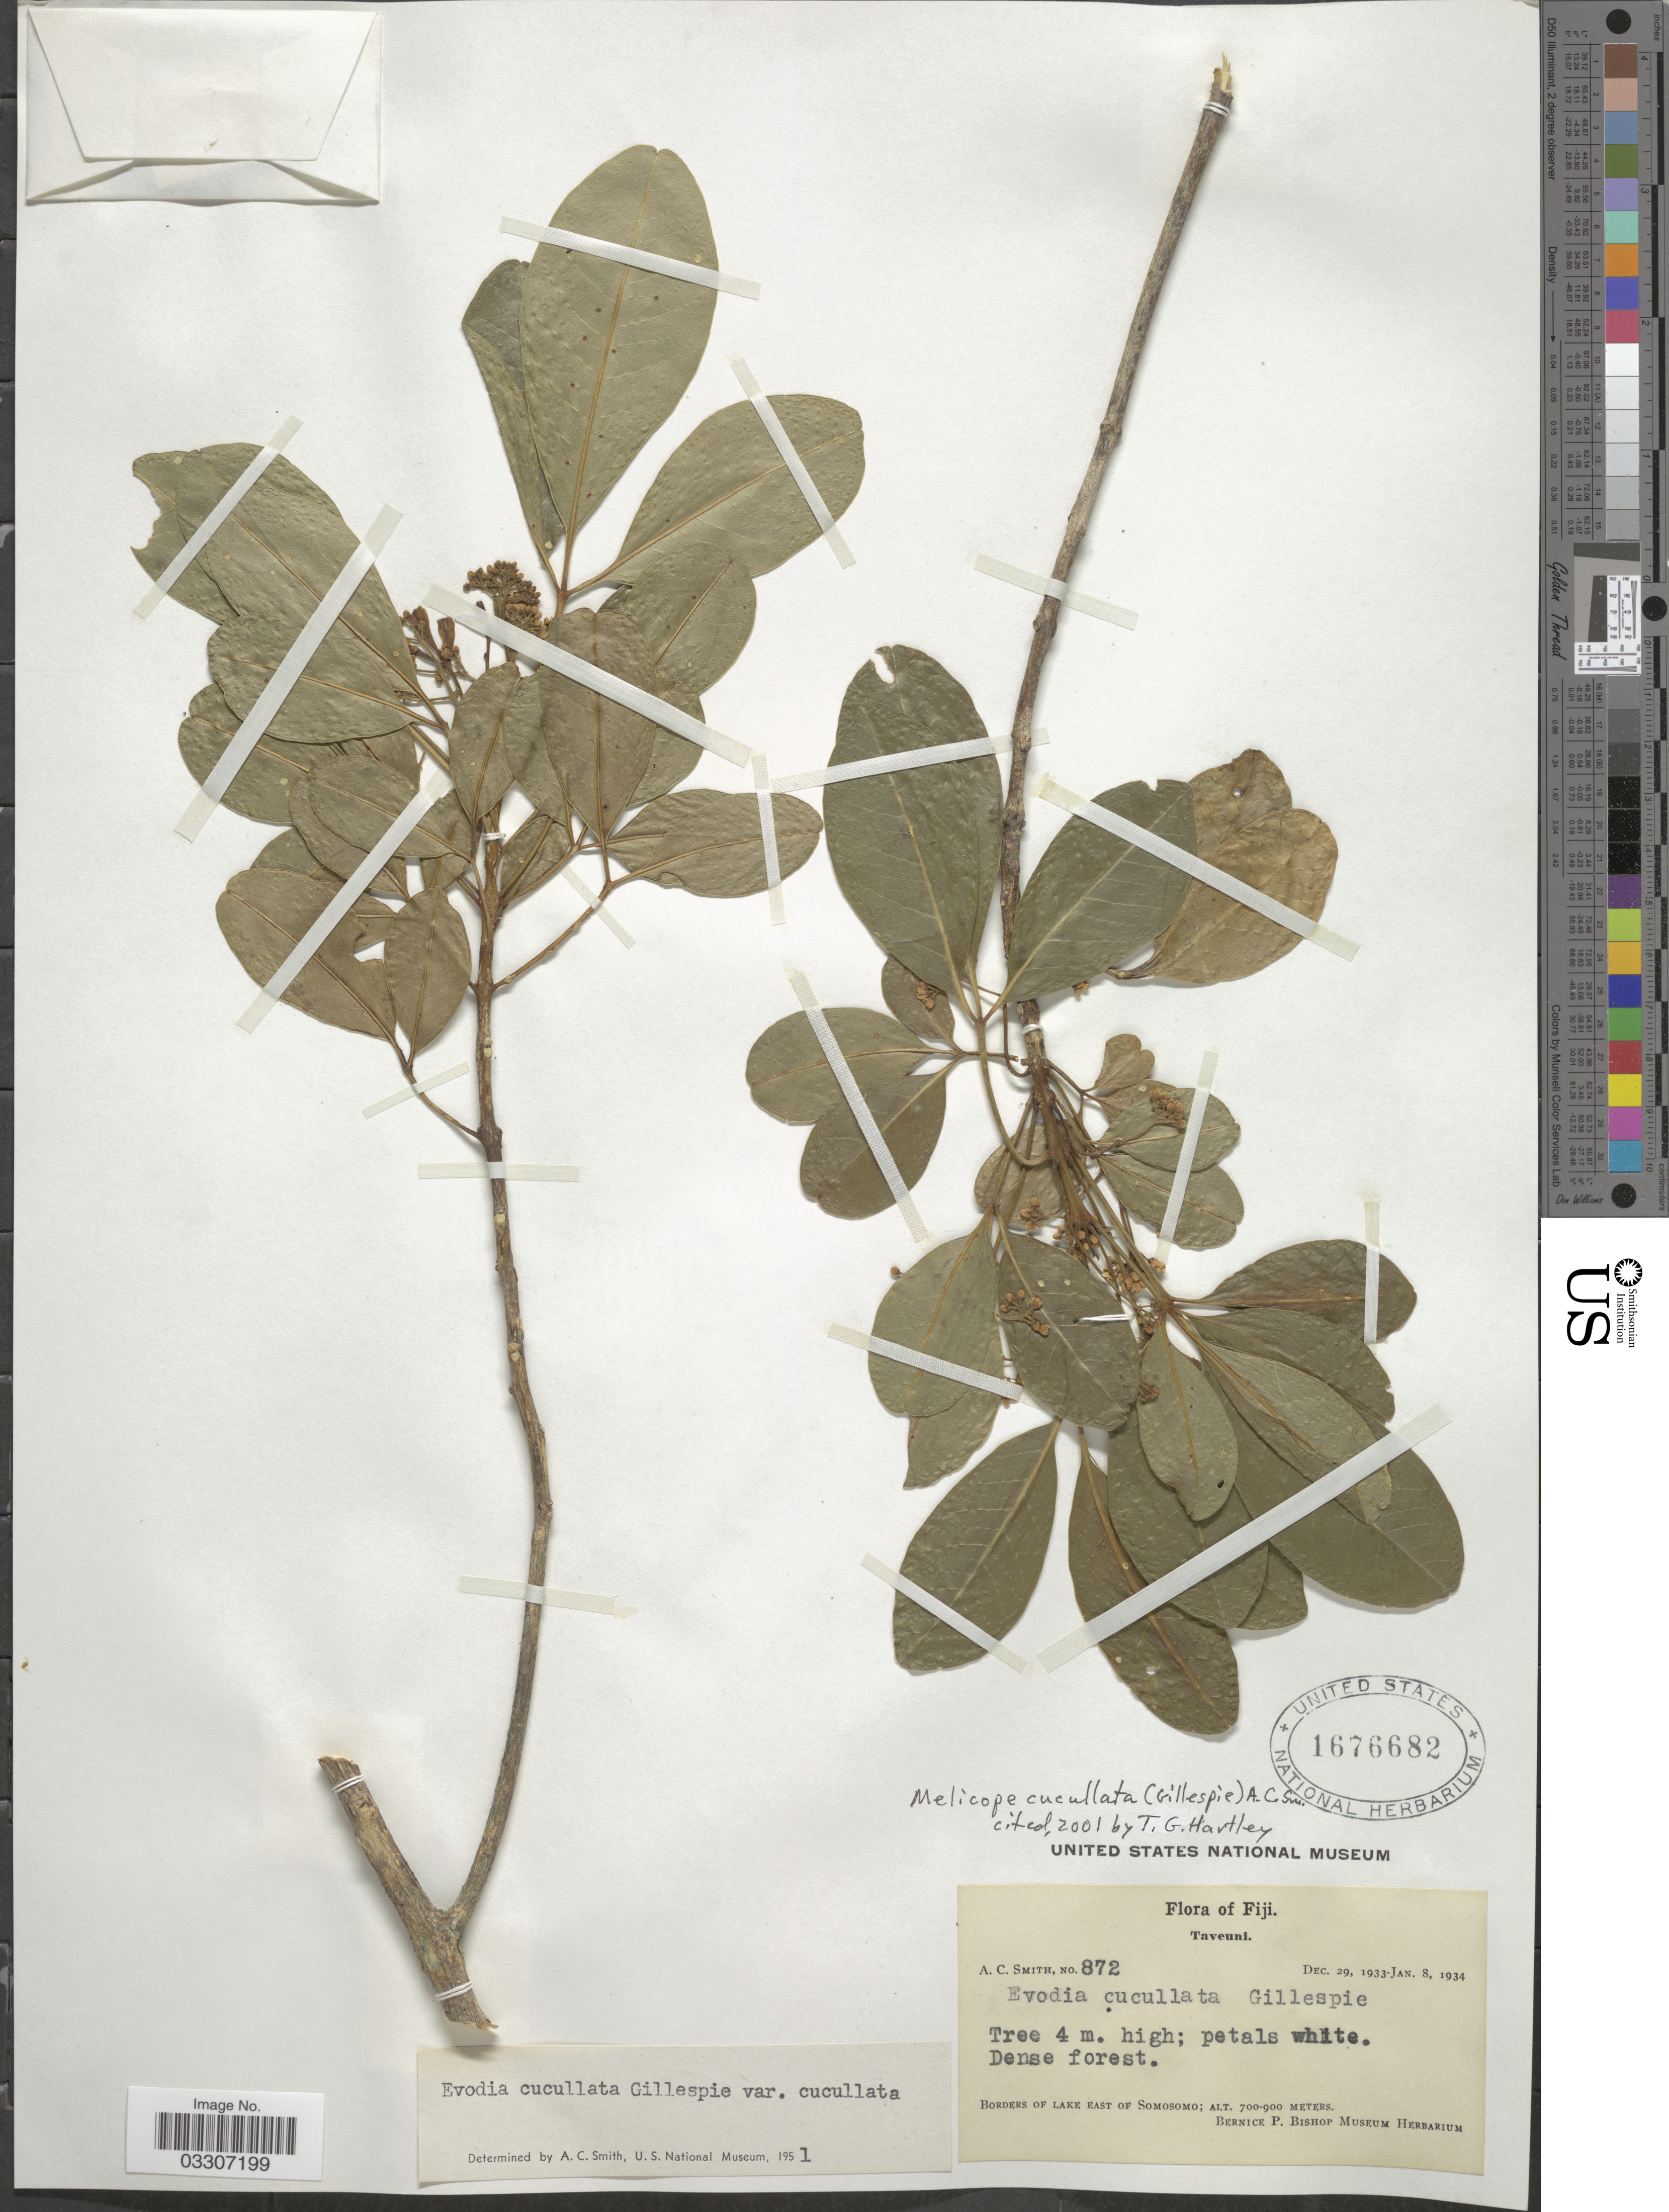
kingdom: Plantae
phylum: Tracheophyta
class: Magnoliopsida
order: Sapindales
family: Rutaceae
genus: Melicope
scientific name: Melicope cucullata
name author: (Gillespie) A.C. Sm.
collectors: A. C. Smith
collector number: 872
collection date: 1933-12-29/1934-01-08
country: Fiji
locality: Taveuni. Borders of Lake East of Somosomo.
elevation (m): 700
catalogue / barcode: US 1676682